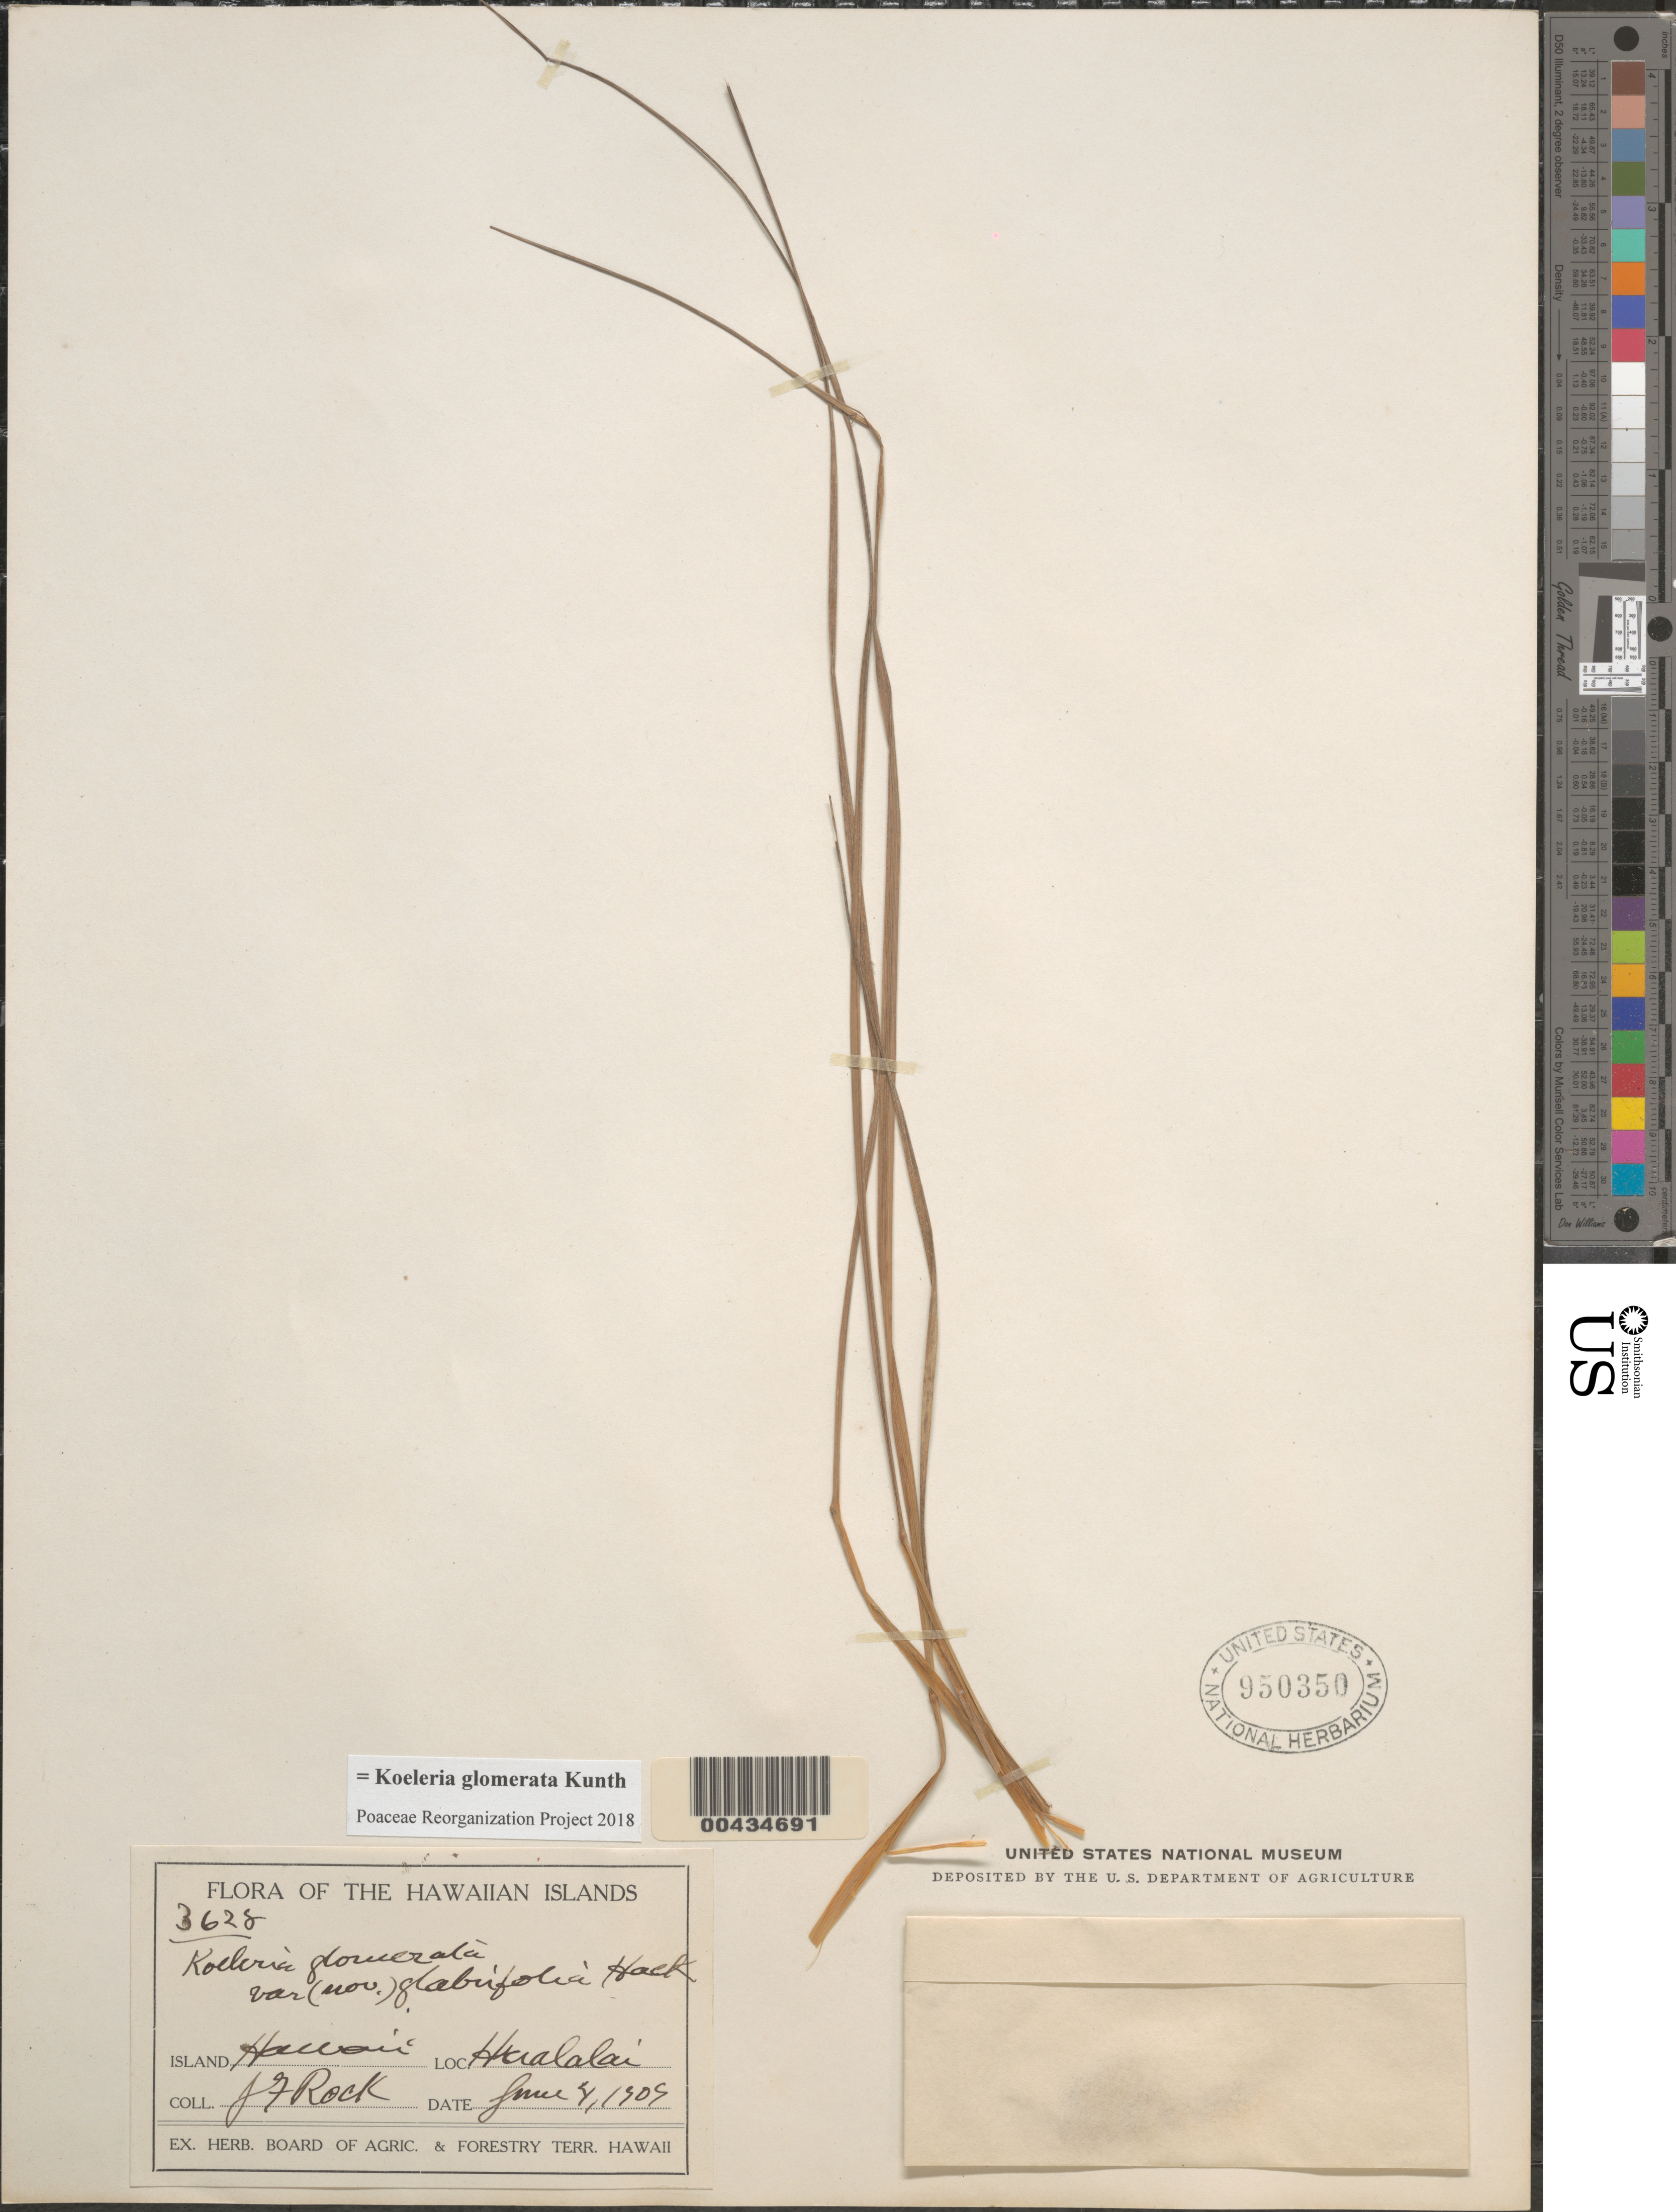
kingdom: Plantae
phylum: Tracheophyta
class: Liliopsida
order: Poales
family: Poaceae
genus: Koeleria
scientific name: Koeleria glomerata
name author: Kunth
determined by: Poaceae Reorganization Project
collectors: J. F. Rock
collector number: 3628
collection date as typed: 4 Jun 1909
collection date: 1909-06-04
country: United States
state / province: Hawaii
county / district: Hawaii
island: Hawaii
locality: Hualalai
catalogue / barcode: US 950350